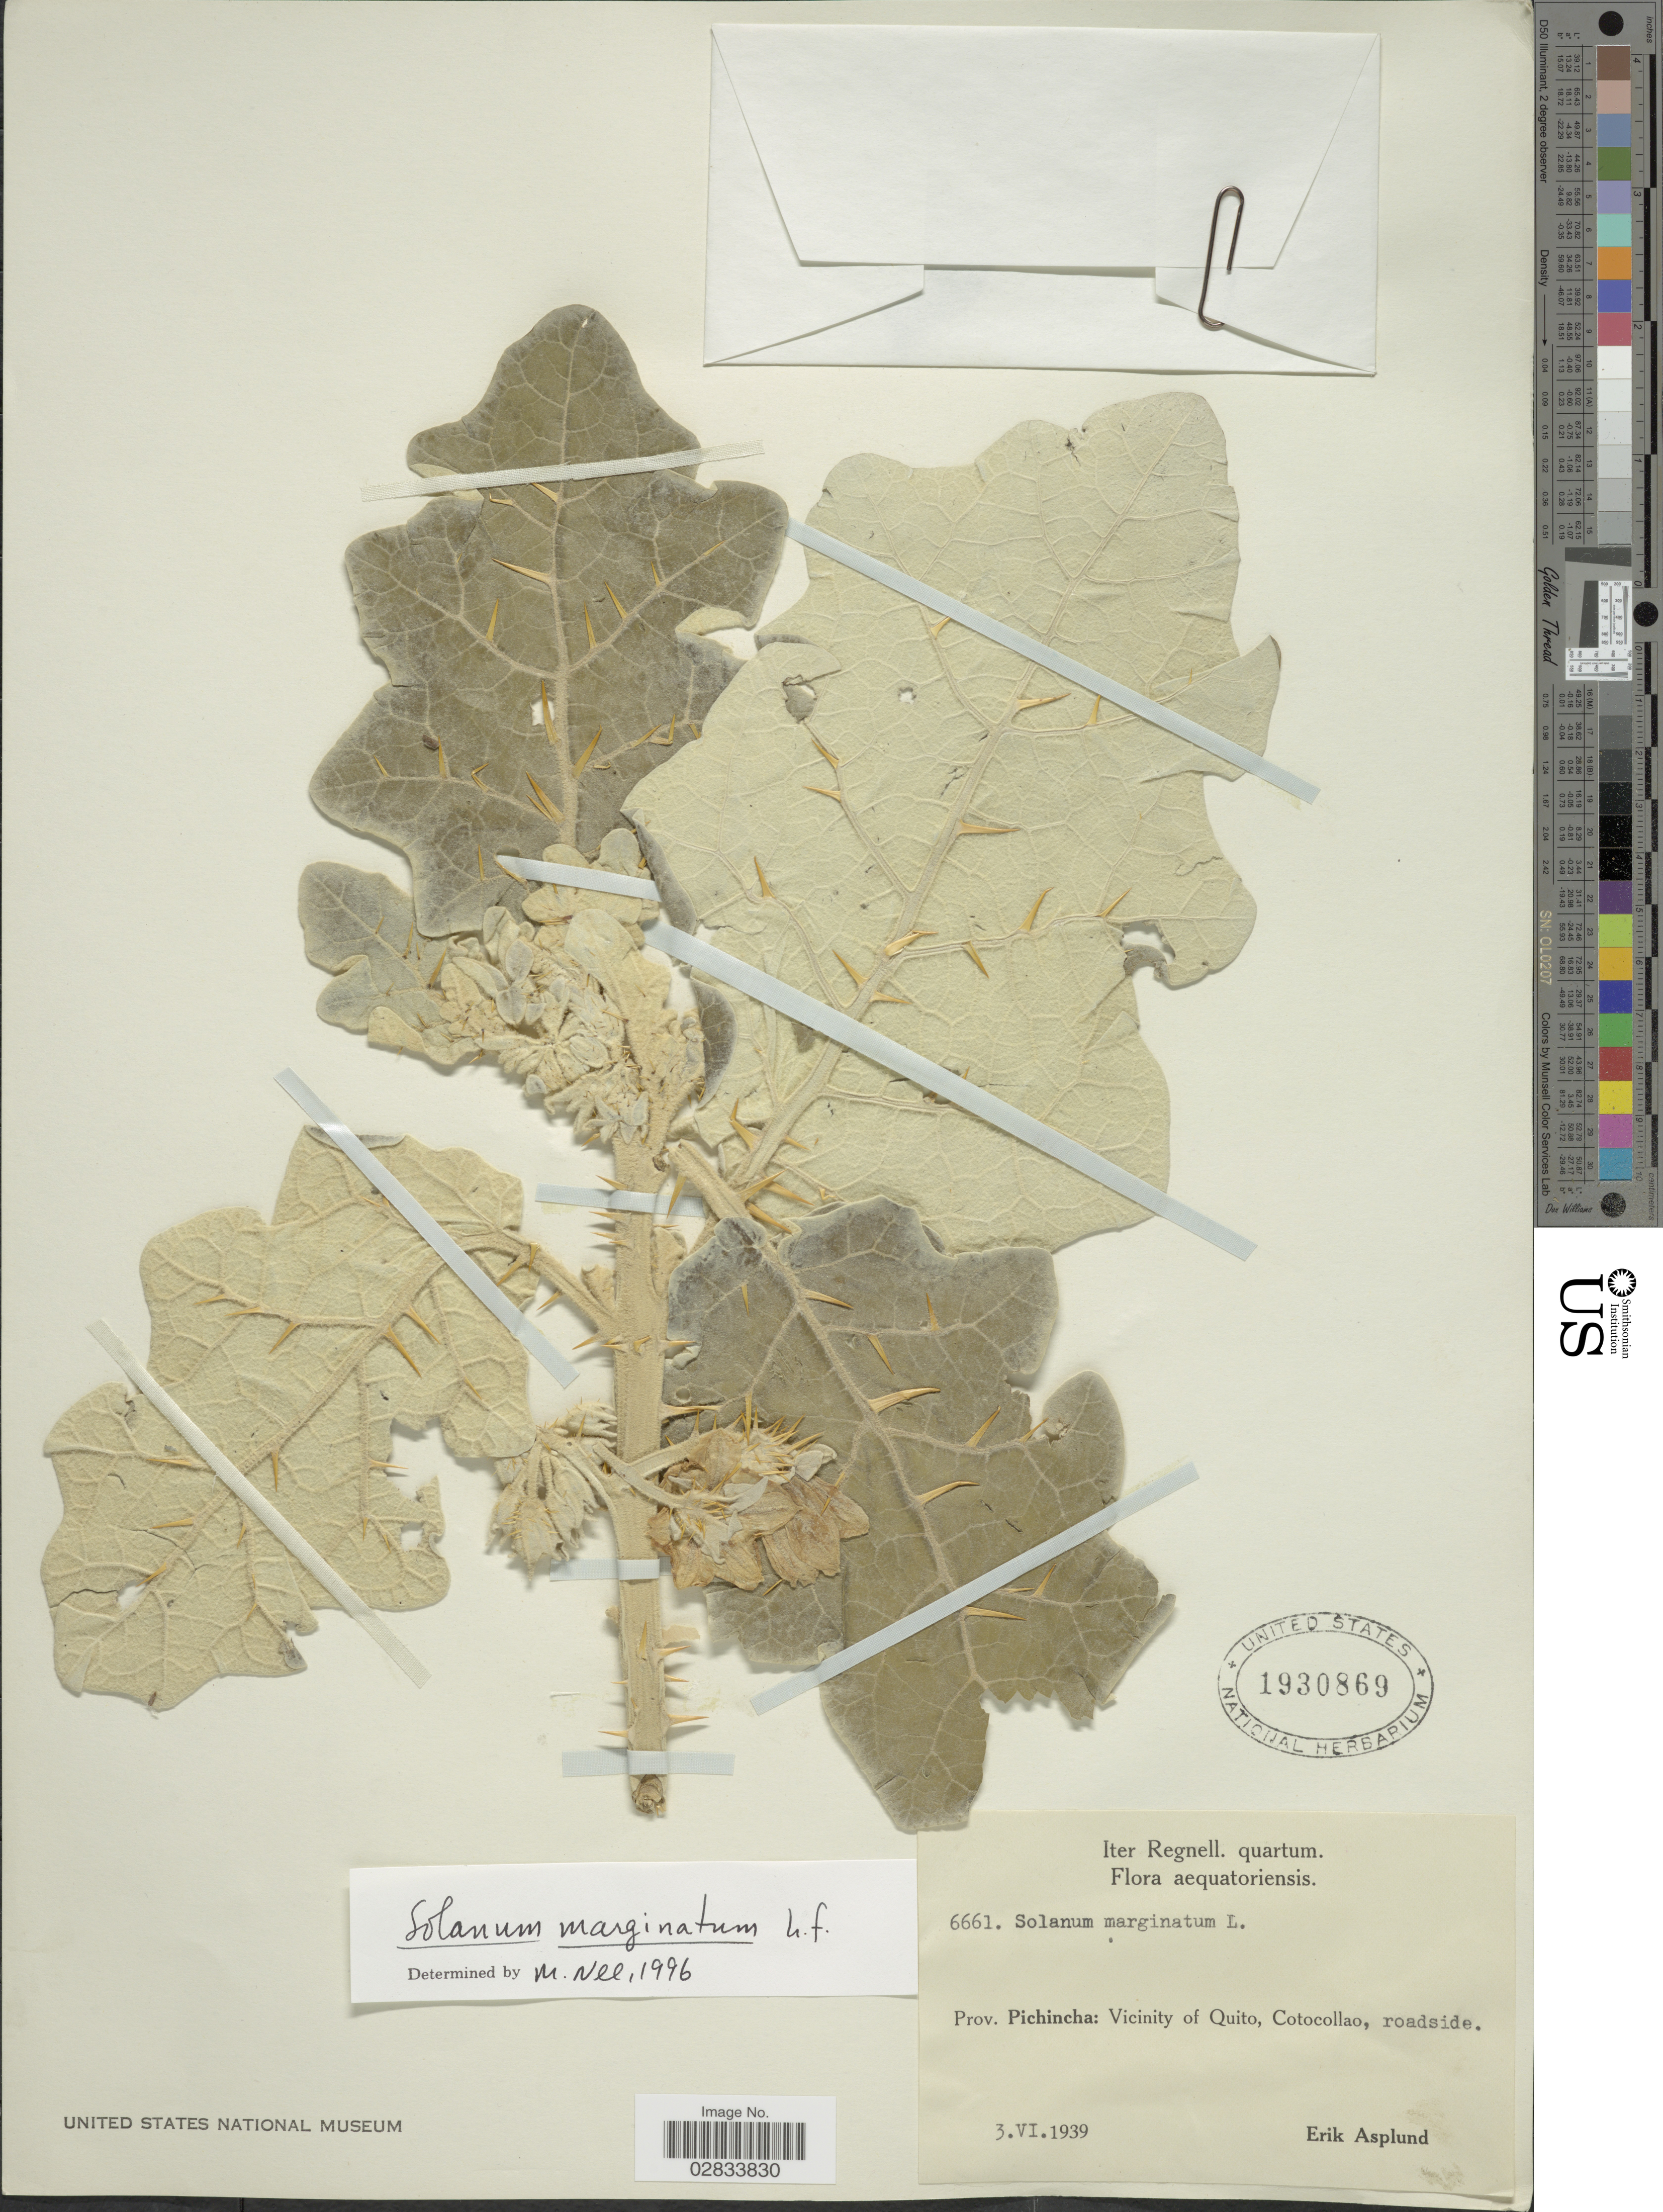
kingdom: Plantae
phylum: Tracheophyta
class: Magnoliopsida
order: Solanales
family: Solanaceae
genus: Solanum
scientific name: Solanum marginatum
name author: L. f.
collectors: E. Asplund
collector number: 6661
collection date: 1939-06-03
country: Ecuador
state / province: Pichincha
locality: Prov. Pichincha: Vicinity of Quito, Cotocollao, roadside.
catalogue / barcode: US 1930869